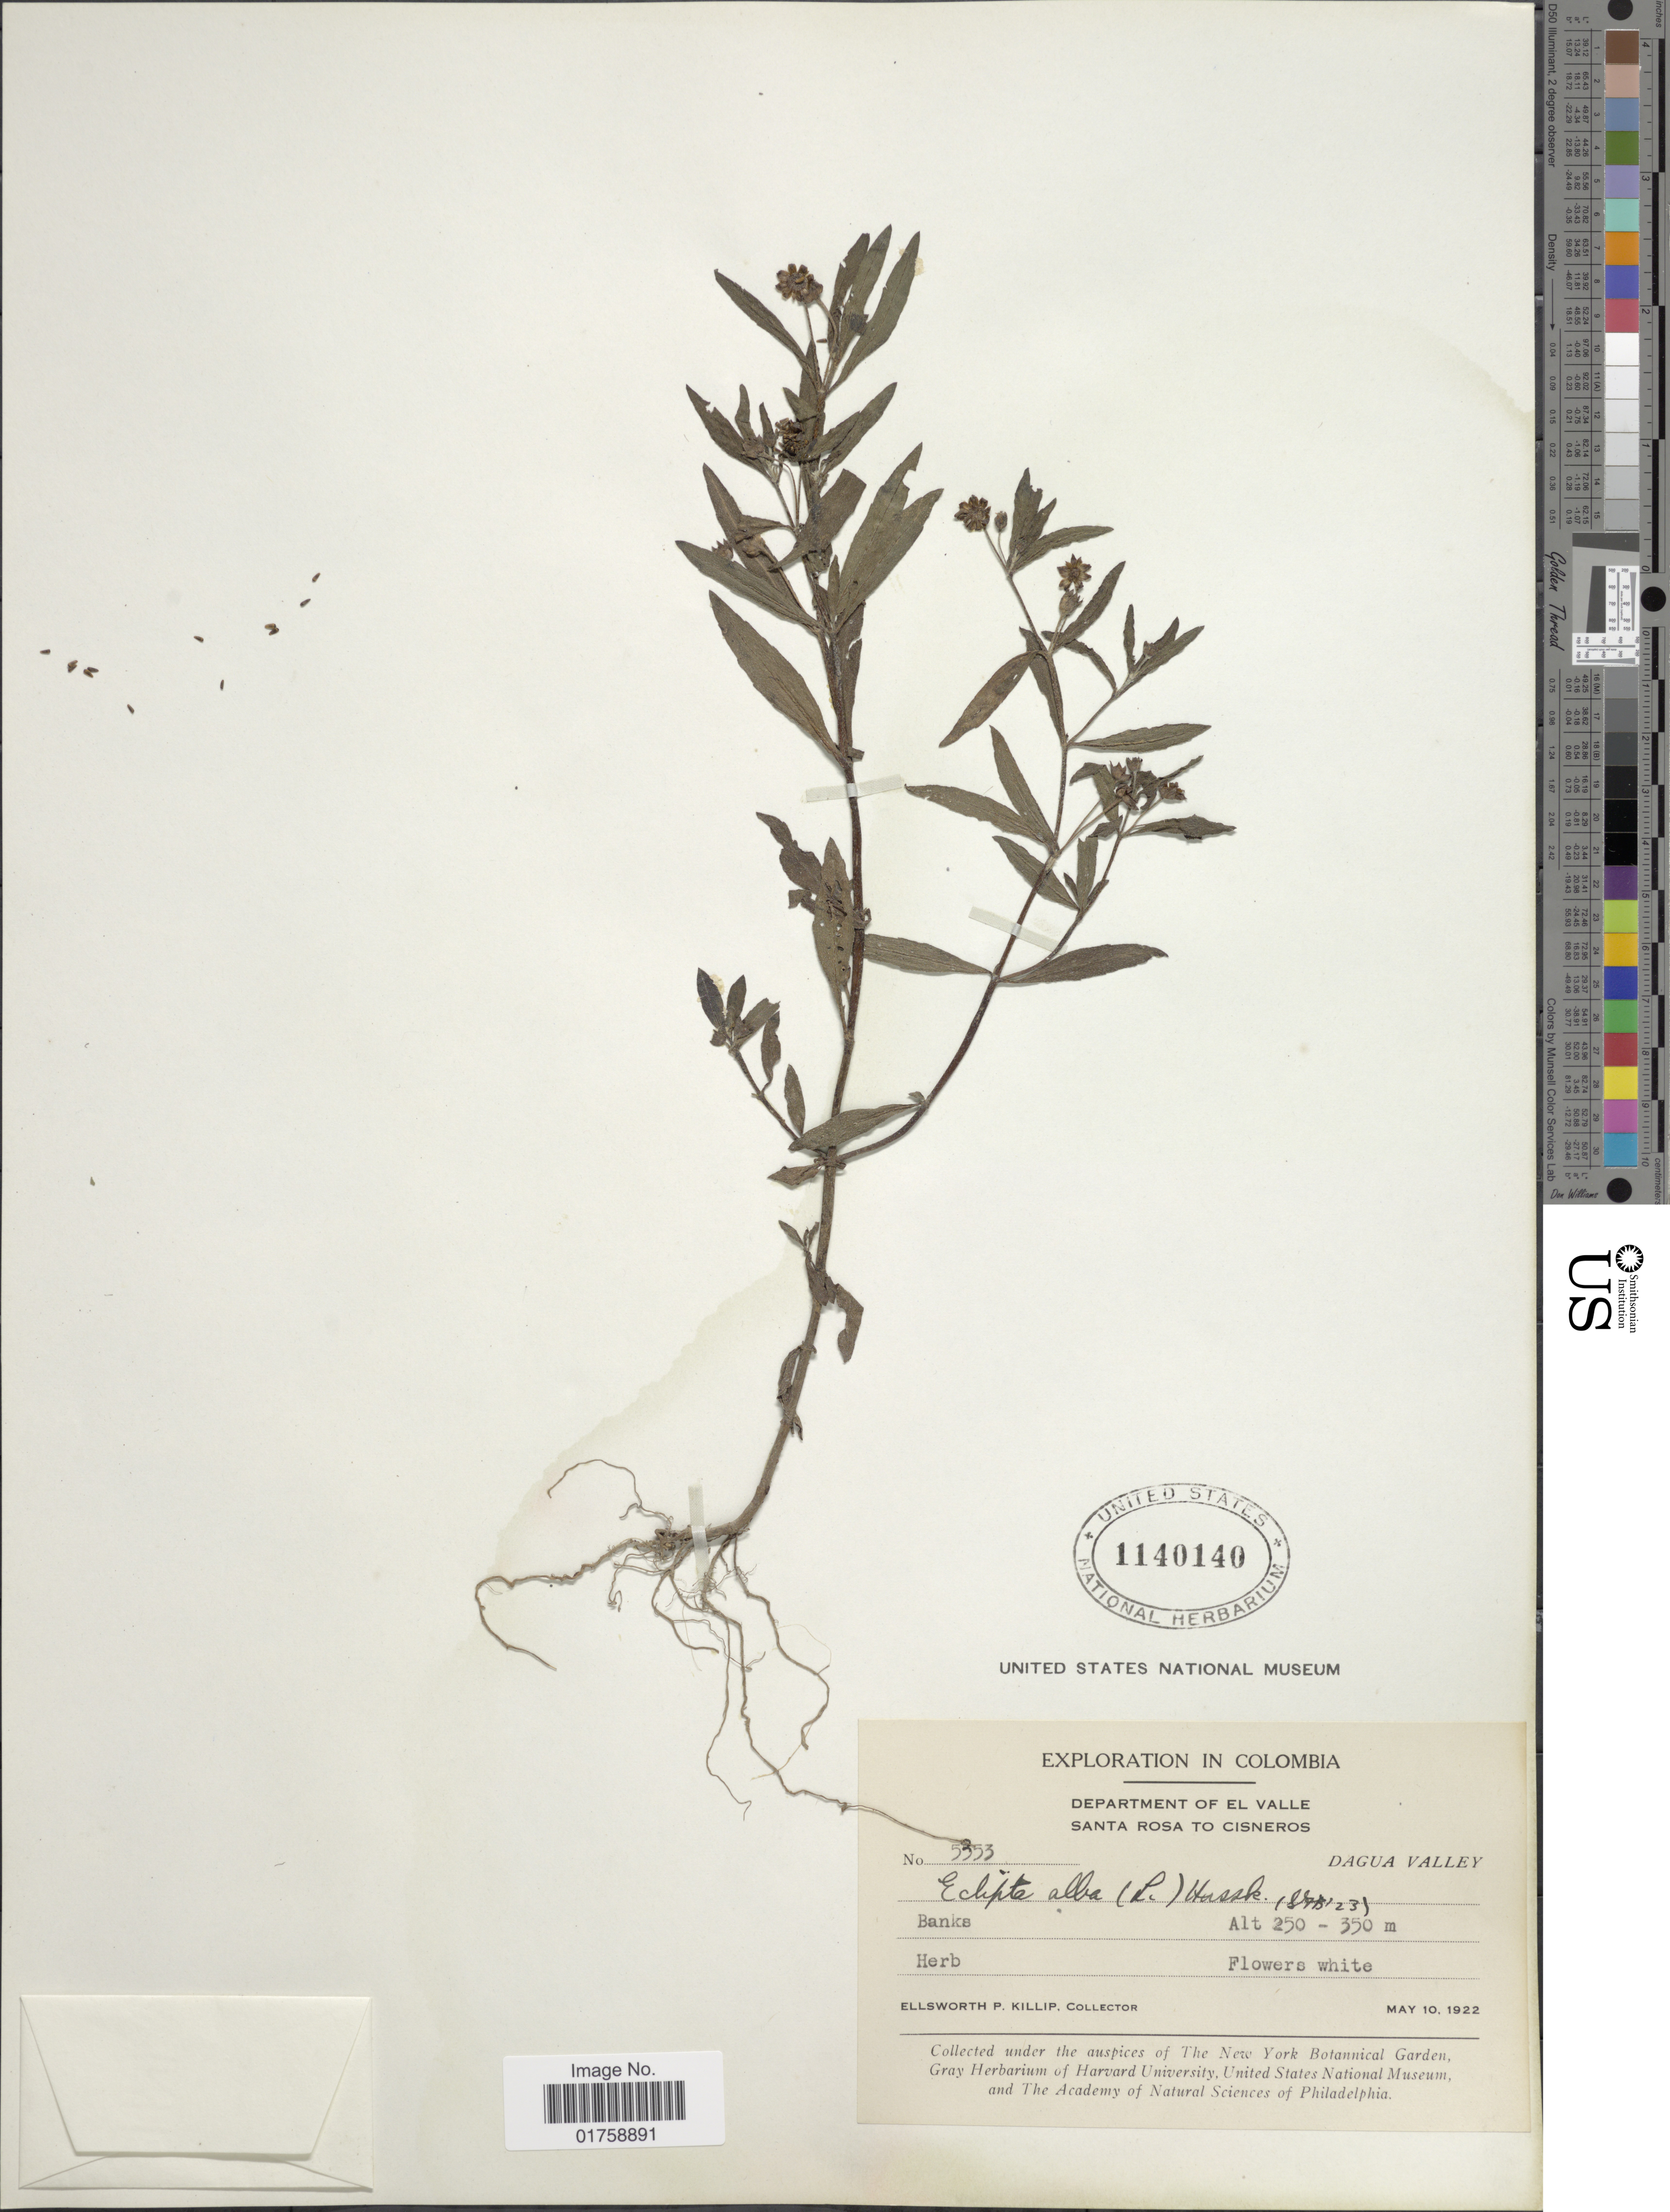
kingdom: Plantae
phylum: Tracheophyta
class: Magnoliopsida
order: Asterales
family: Asteraceae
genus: Eclipta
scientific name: Eclipta alba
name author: (L.) Hassk.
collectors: E. P. Killip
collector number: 5353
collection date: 1922-05-10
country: Colombia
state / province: Valle del Cauca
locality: Colombia, Department of El Valle. Santa Rosa to Cisneros. Dagua Valley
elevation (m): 250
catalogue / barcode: US 1140140